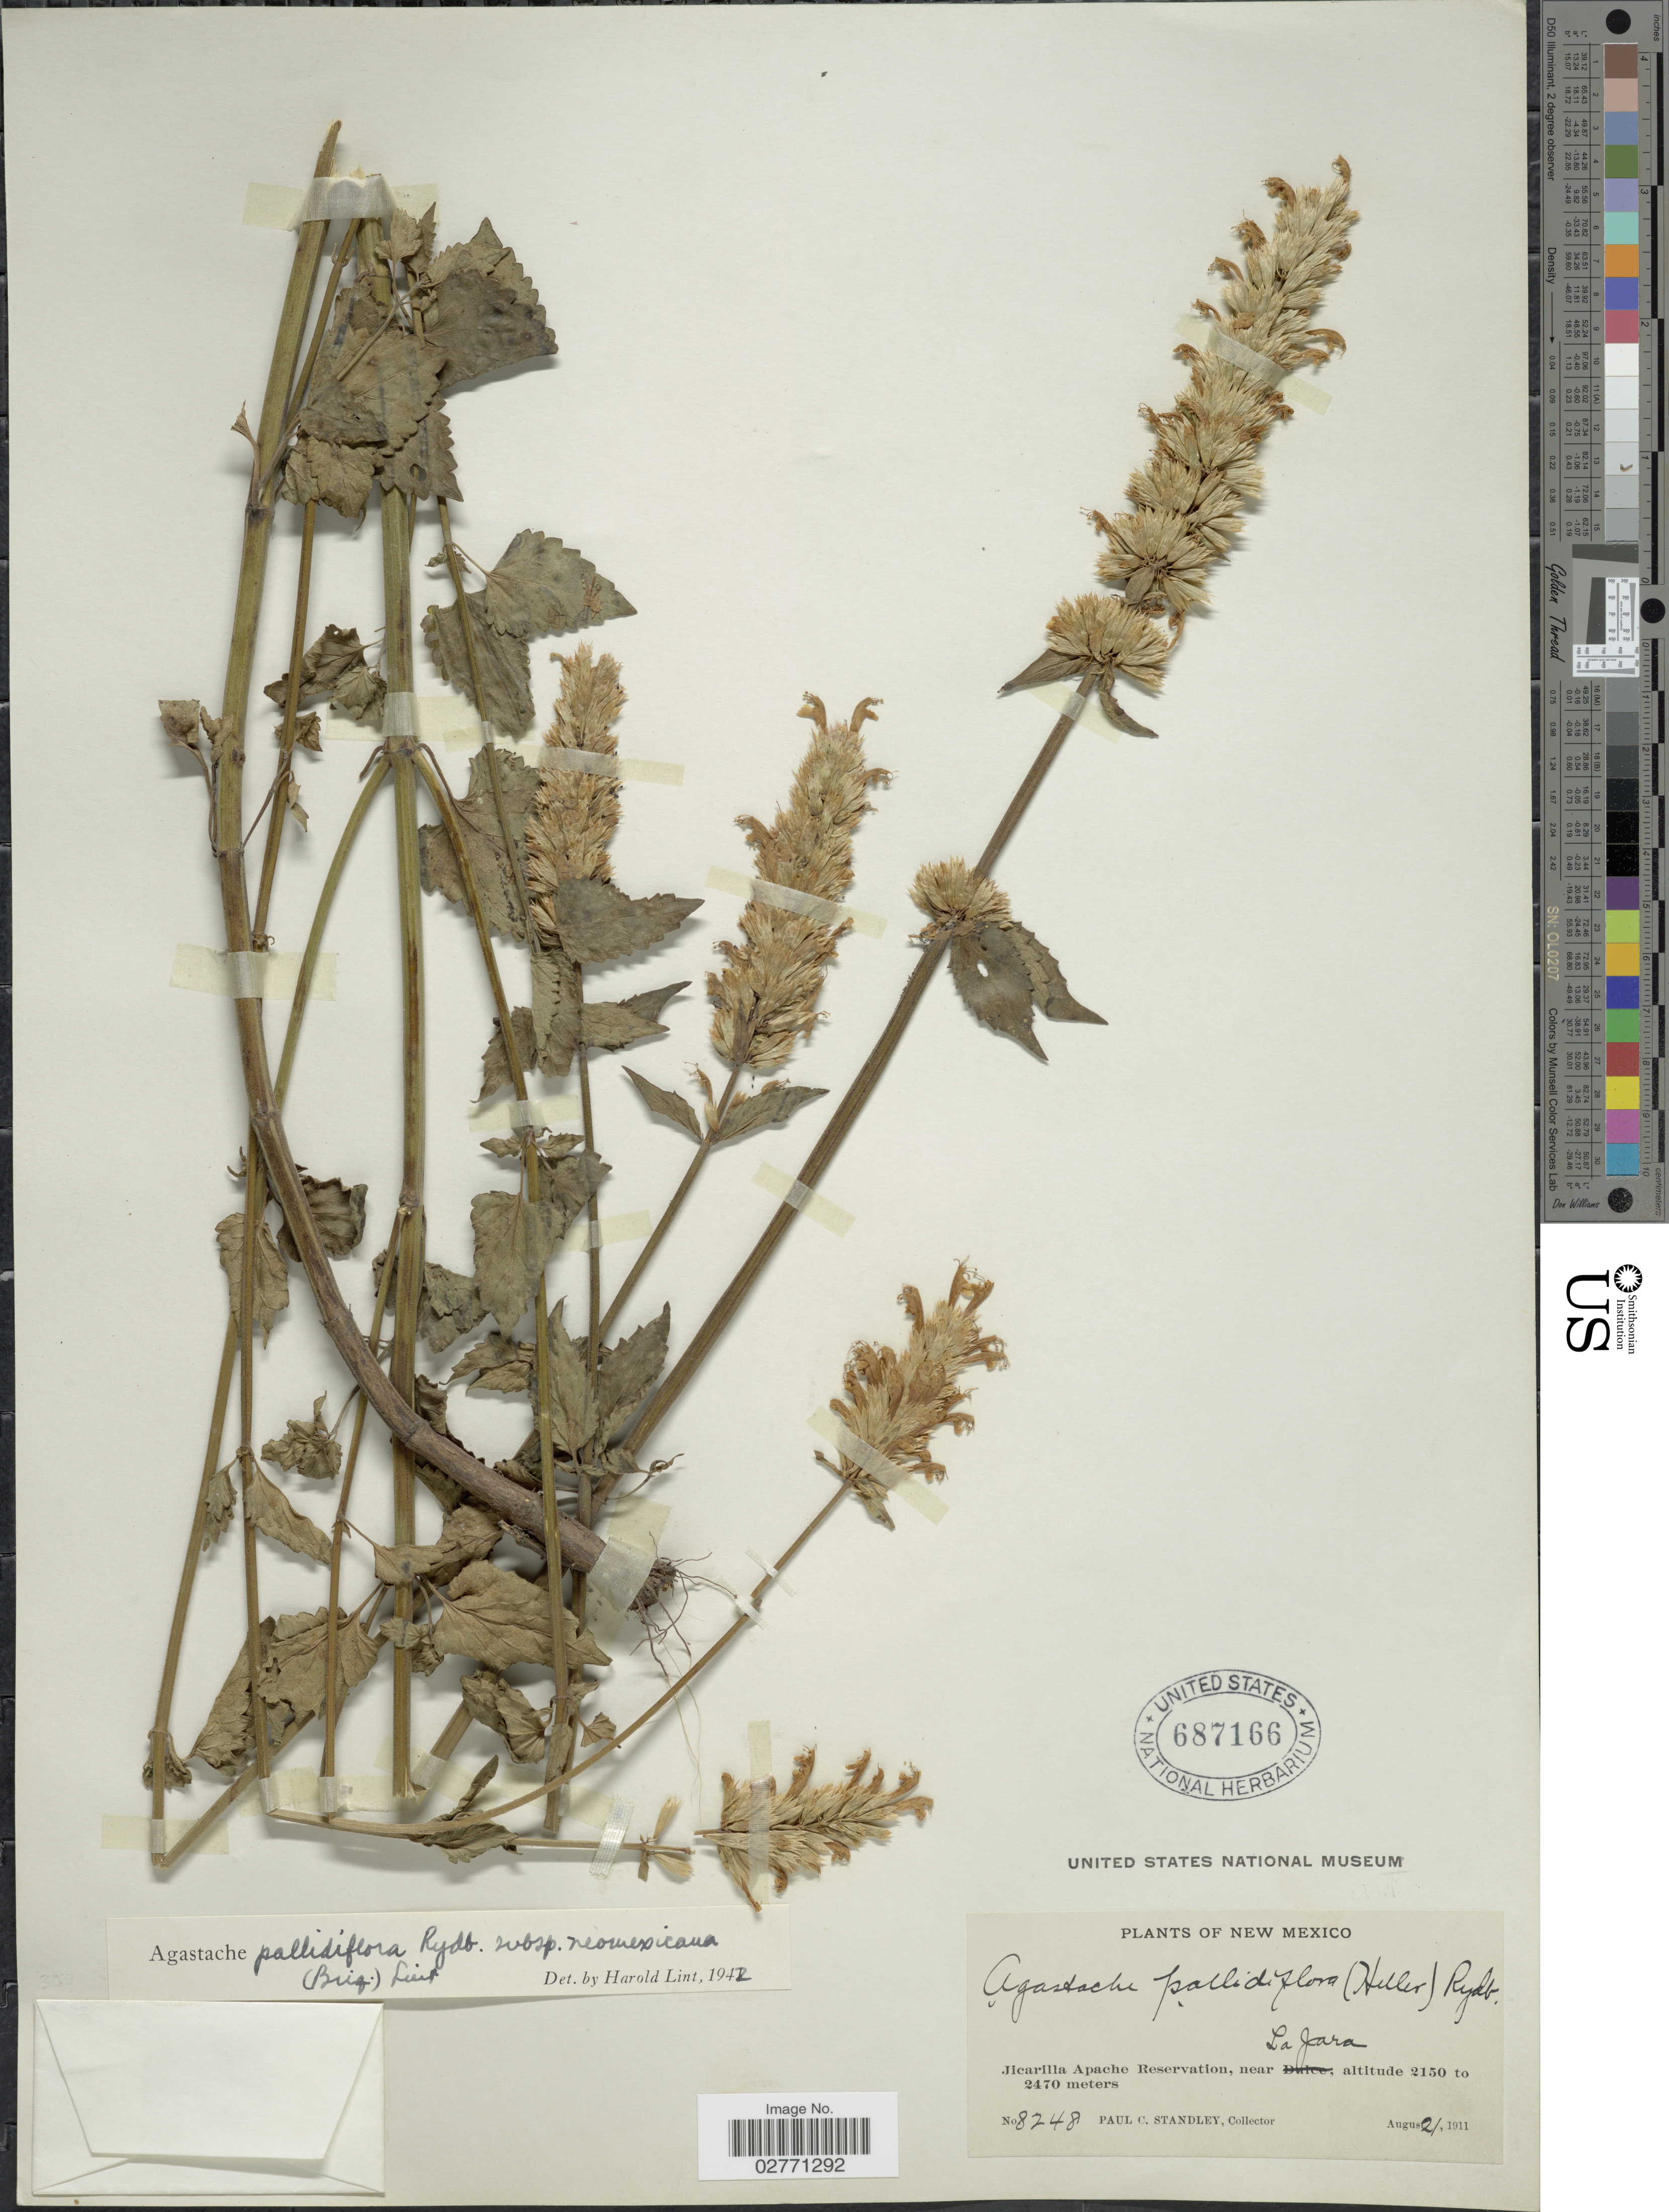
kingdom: Plantae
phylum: Tracheophyta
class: Magnoliopsida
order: Lamiales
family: Lamiaceae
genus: Agastache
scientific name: Agastache pallidiflora subsp. neomexicana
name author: (Briq.) Lint & Epling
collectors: P. C. Standley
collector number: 8248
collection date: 1911-08-21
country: United States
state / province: New Mexico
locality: Jicarilla Apache Reservation, near La Jara.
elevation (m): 2150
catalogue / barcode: US 687166